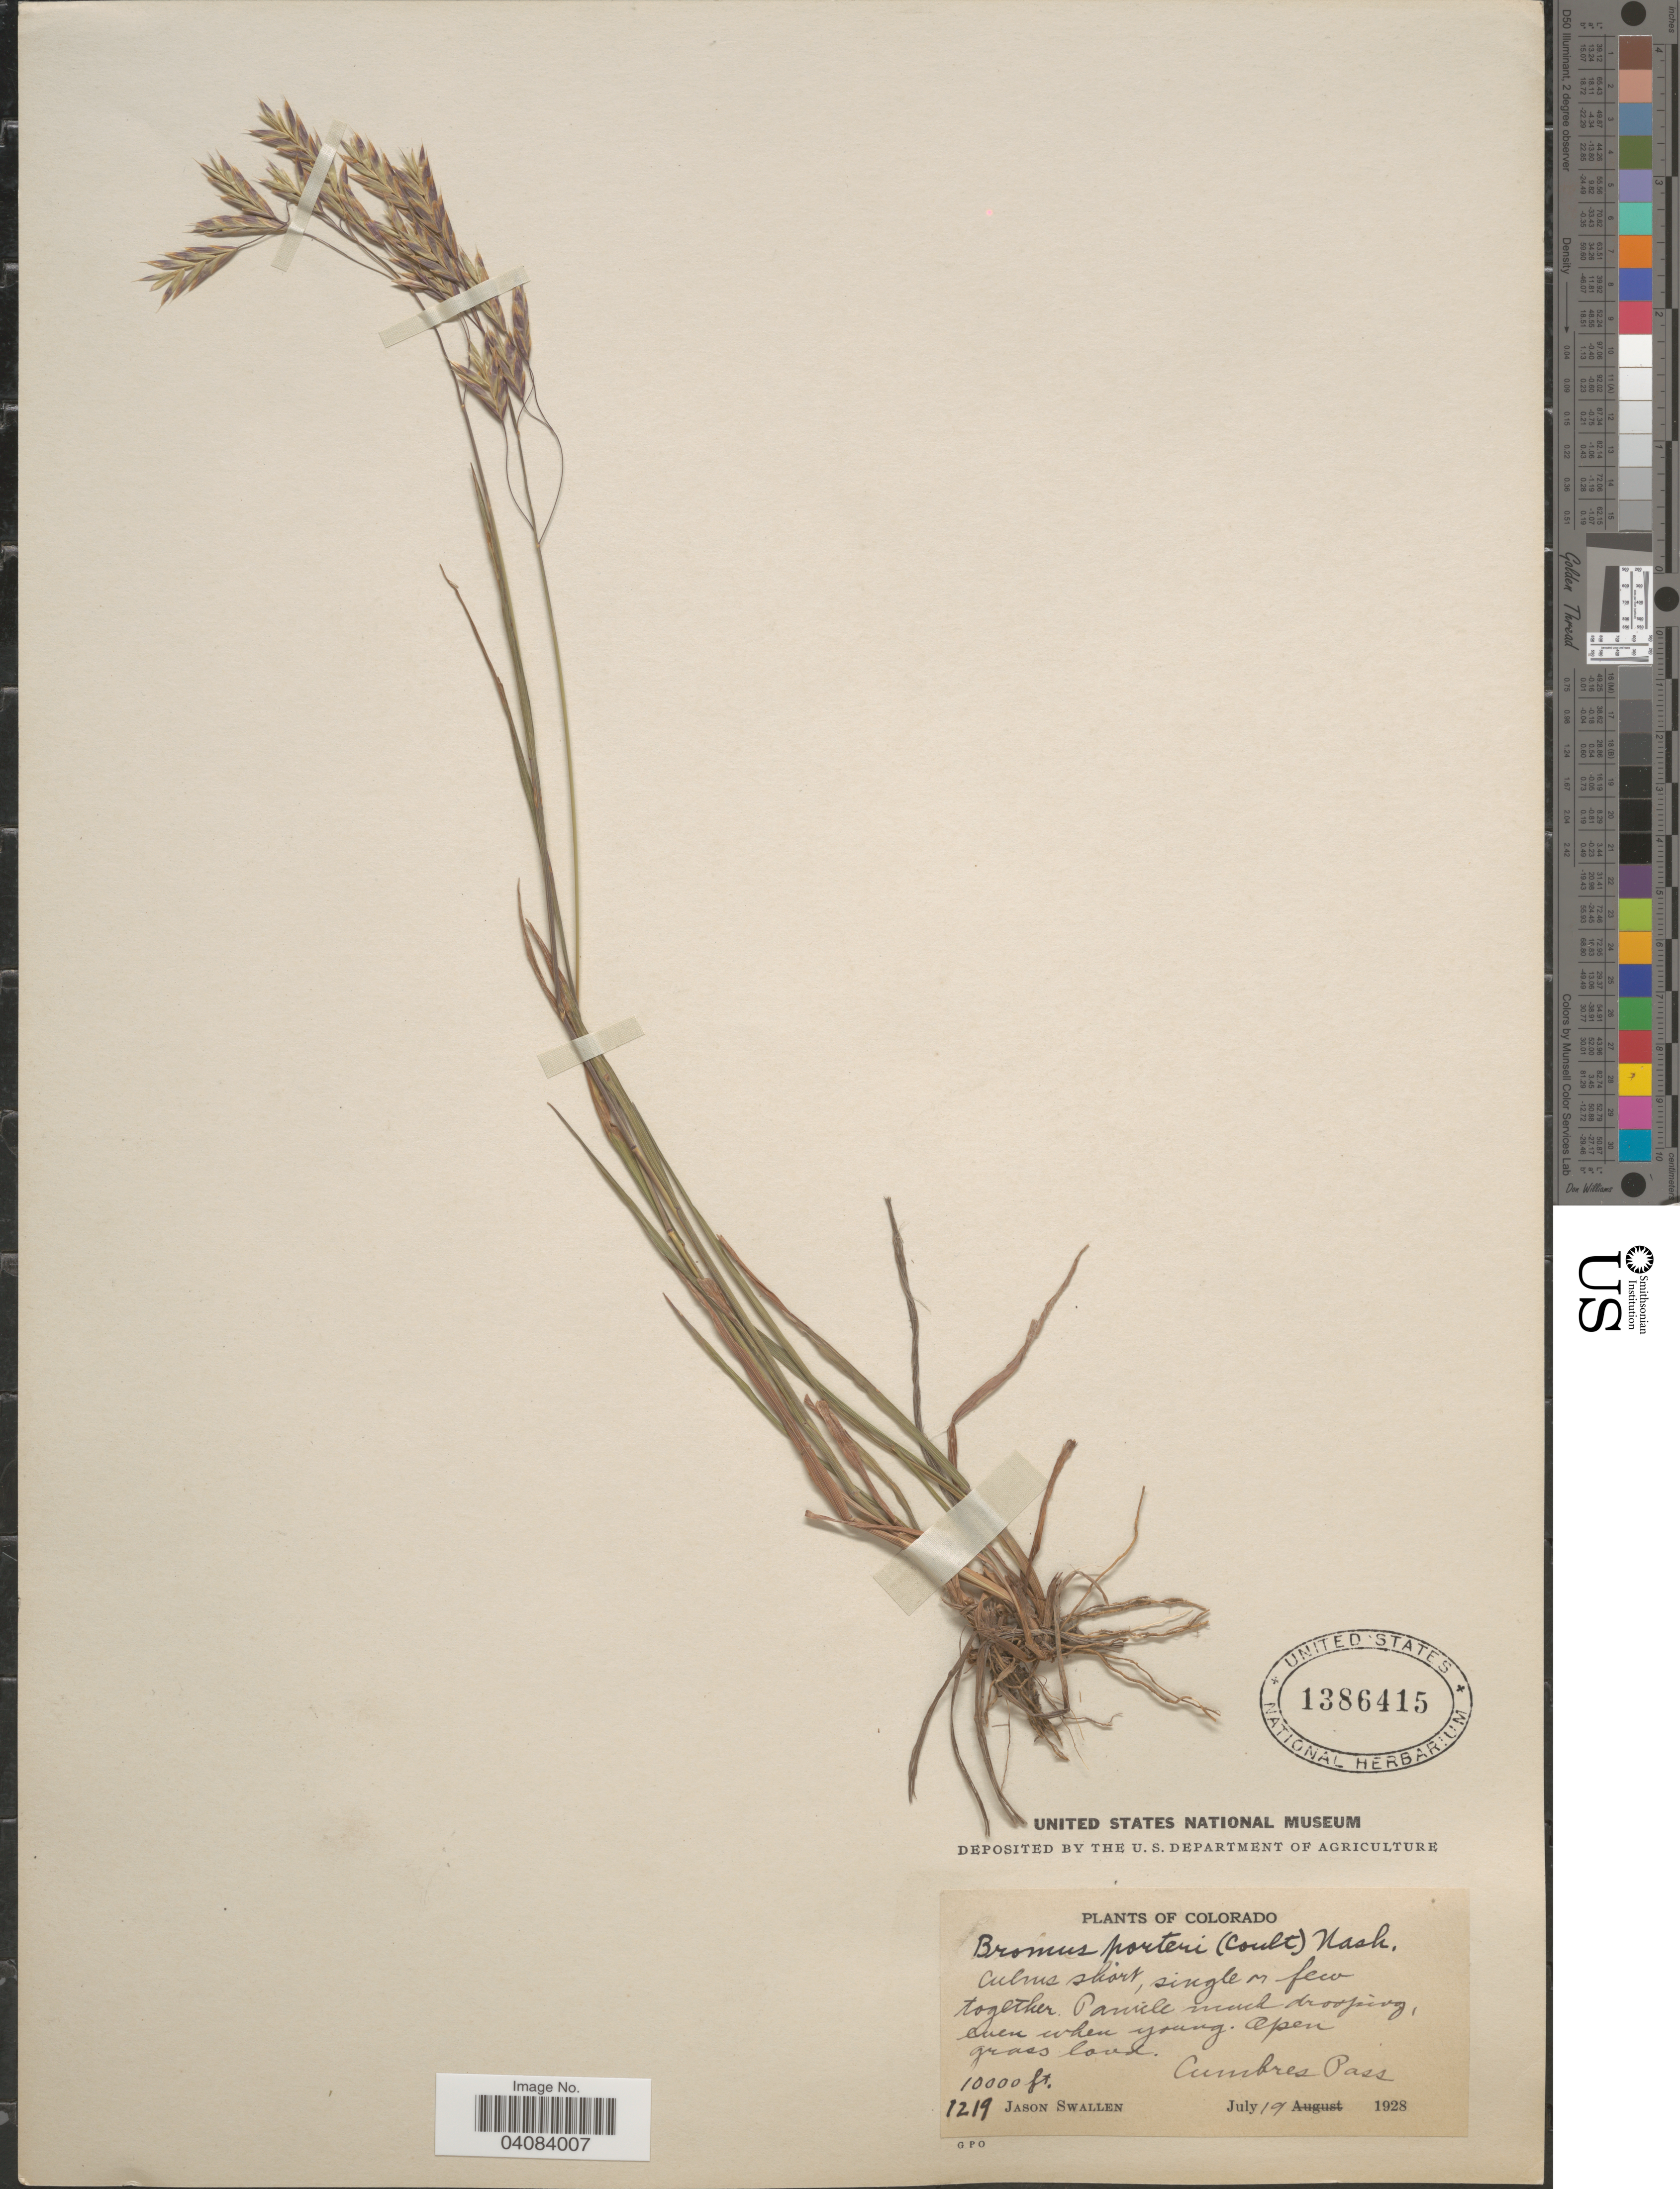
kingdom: Plantae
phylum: Tracheophyta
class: Liliopsida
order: Poales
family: Poaceae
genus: Bromus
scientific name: Bromus porteri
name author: (J.M. Coult.) Nash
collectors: J. R. Swallen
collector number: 1219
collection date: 1928-07-19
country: United States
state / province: Colorado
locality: Cumbres Pass.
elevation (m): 3048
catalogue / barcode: US 1386415